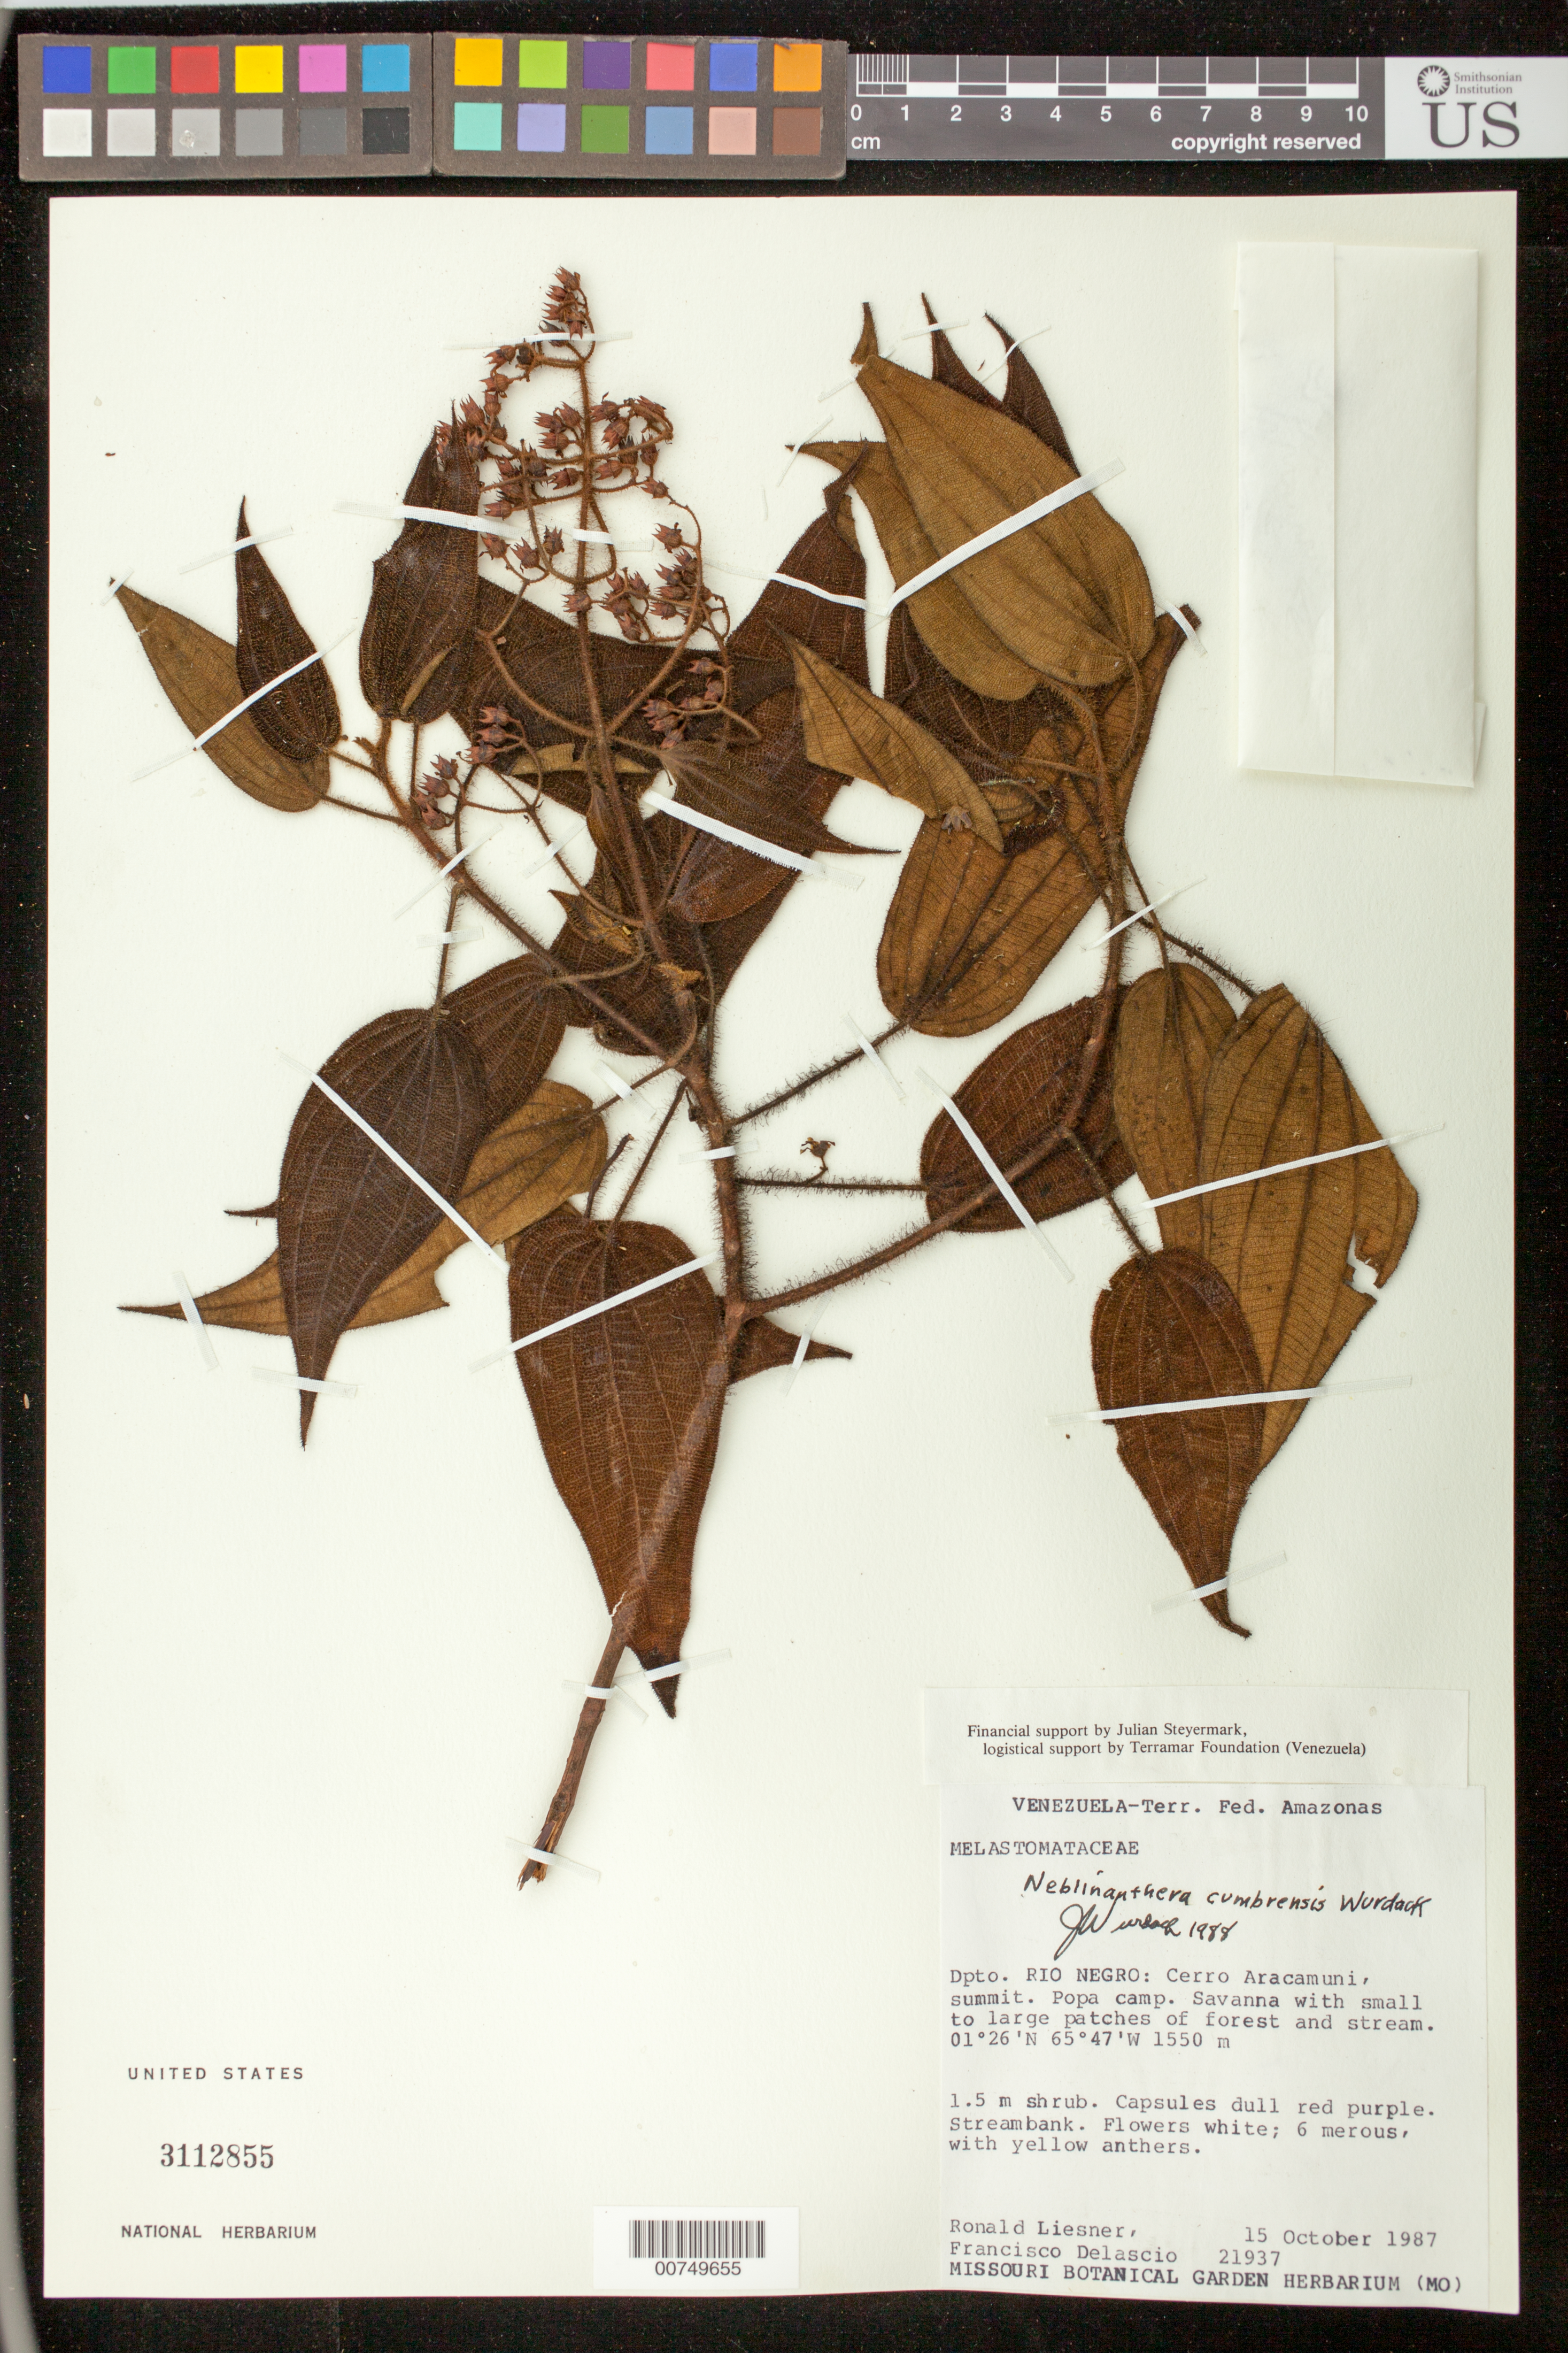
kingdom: Plantae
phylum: Tracheophyta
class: Magnoliopsida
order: Myrtales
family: Melastomataceae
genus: Centronia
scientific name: Centronia neblinae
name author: Wurdack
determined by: Wurdack, John J., (US), US (UNITED STATES)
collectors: R. L. Liesner & F. Delascio C.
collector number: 21937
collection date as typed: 15-Oct-87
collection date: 1987-10-15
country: Venezuela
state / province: Amazonas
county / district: Río Negro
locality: Cerro Aracamuni, Popa camp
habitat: Savanna with small to large patches of forest and stream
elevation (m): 1550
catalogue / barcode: US 3112855